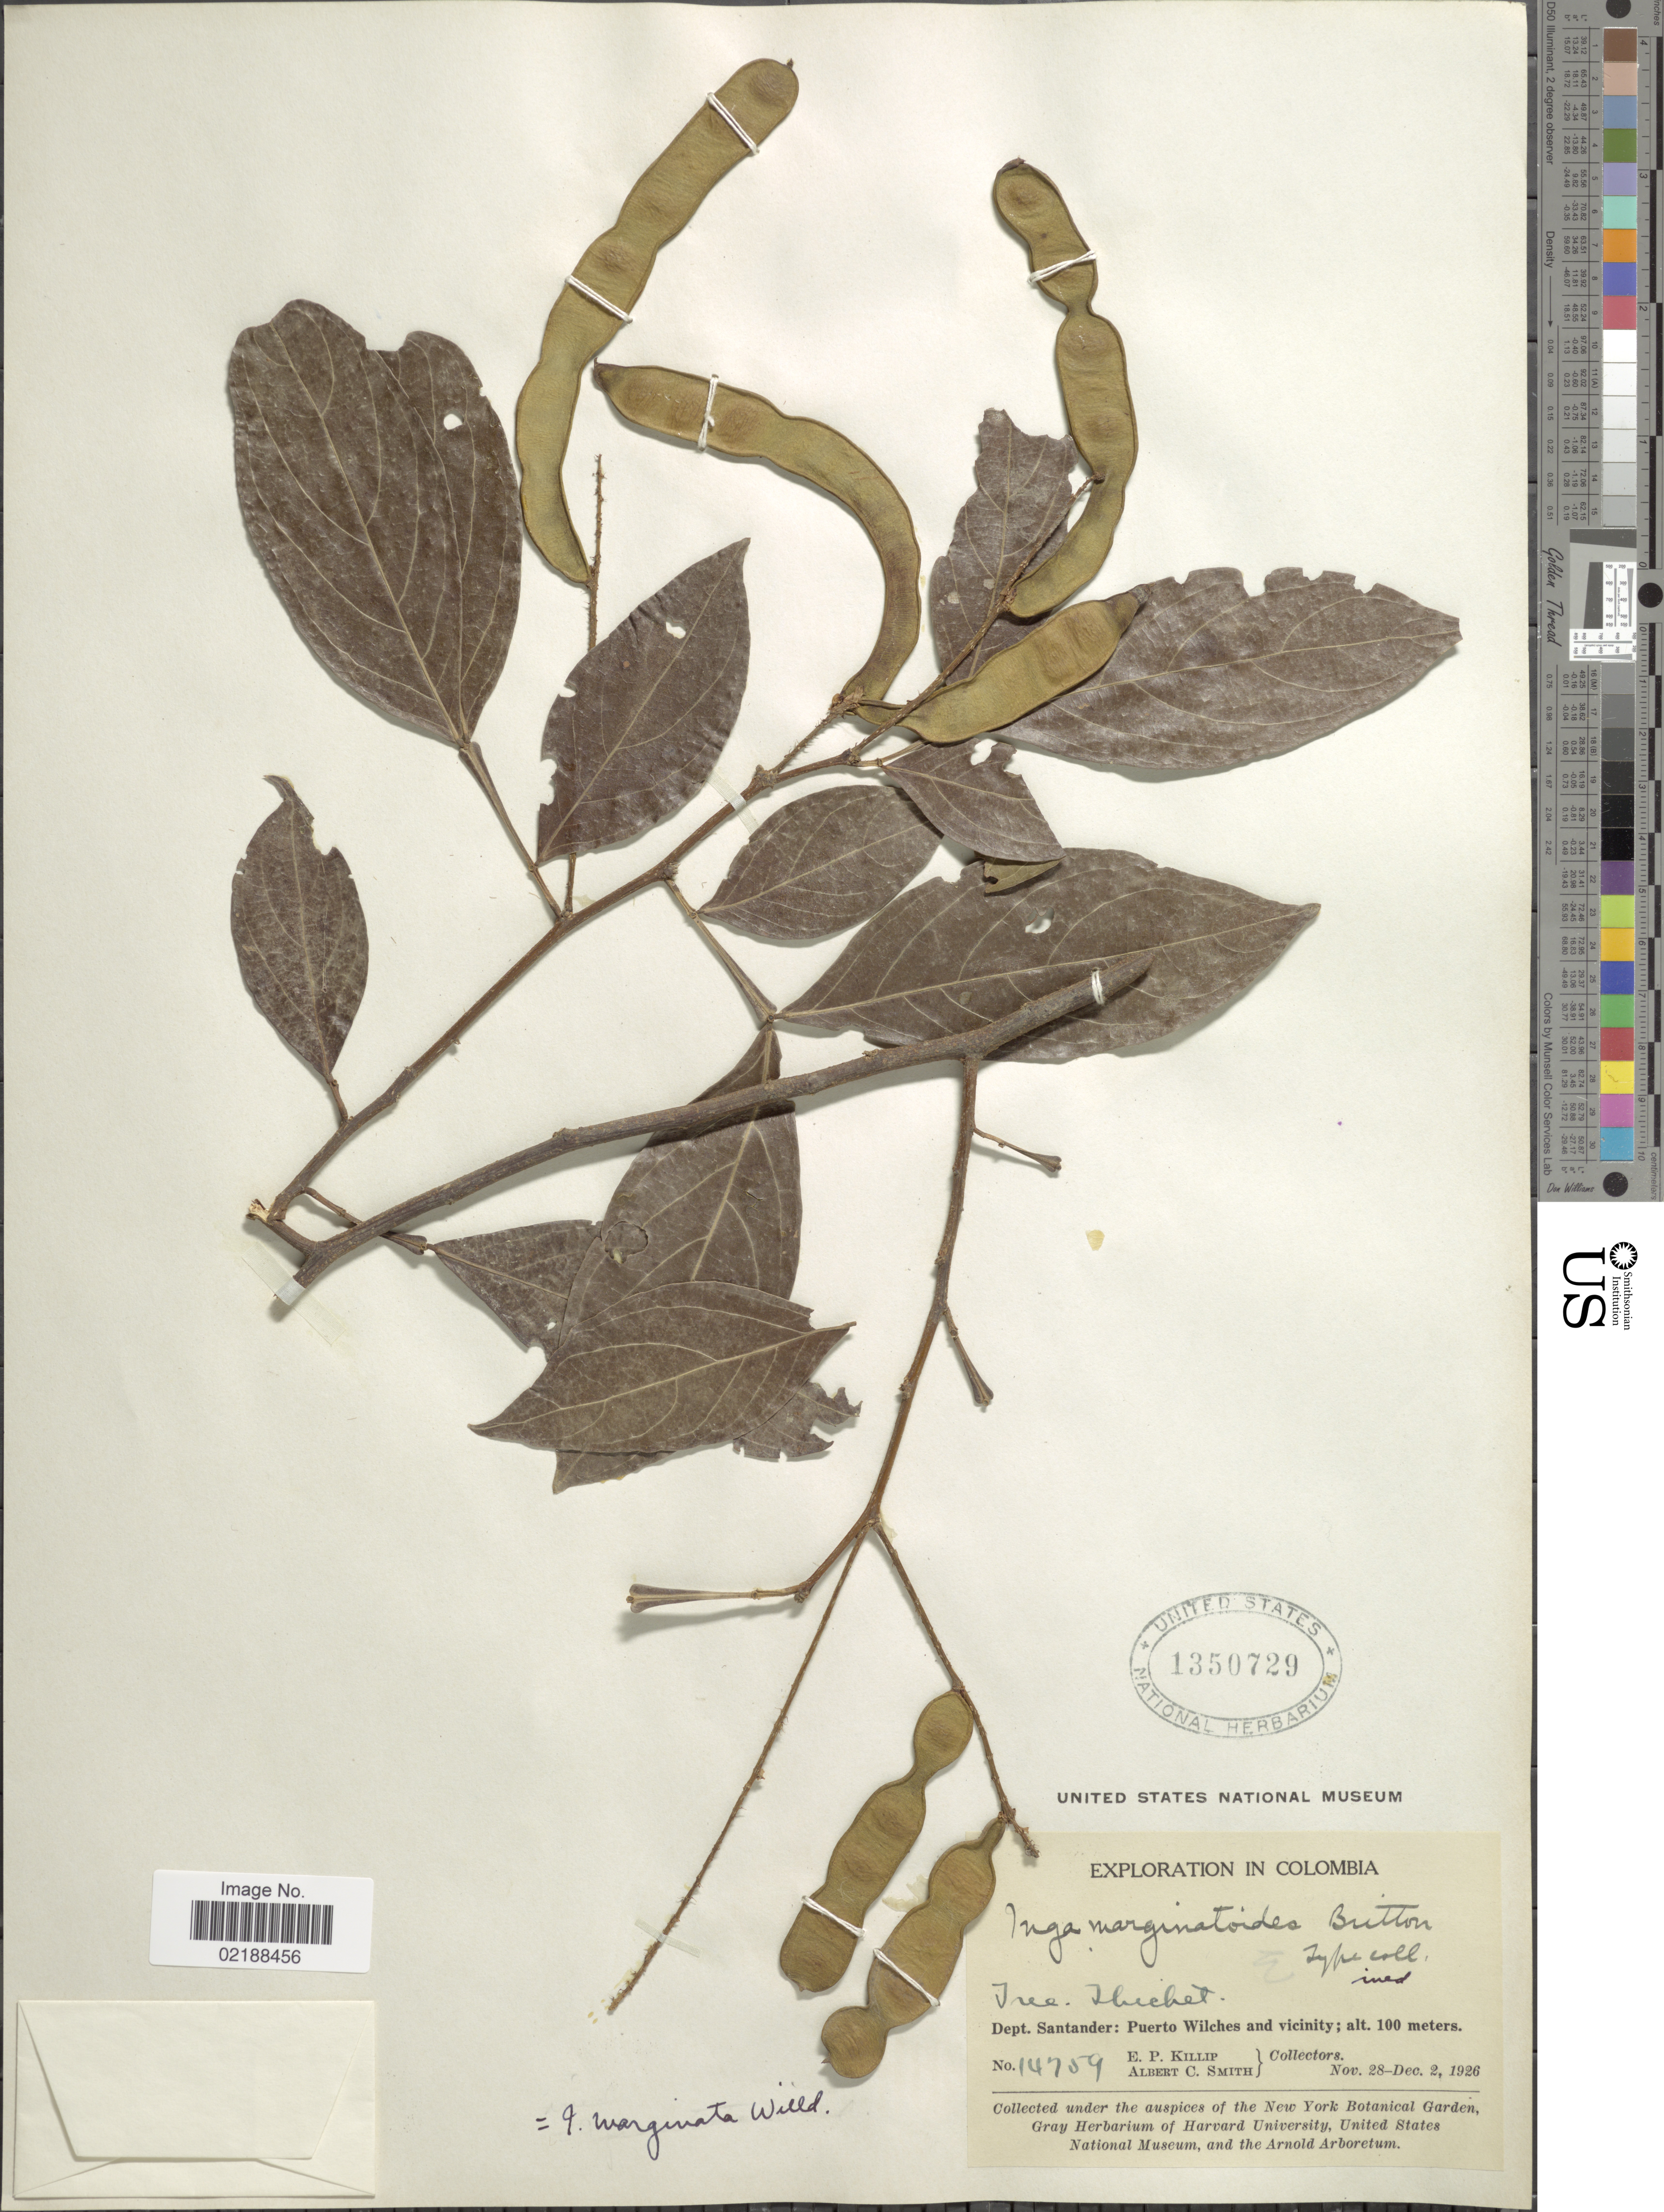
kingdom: Plantae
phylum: Tracheophyta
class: Magnoliopsida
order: Fabales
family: Fabaceae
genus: Inga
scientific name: Inga marginata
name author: Willd.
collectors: E. P. Killip & A. C. Smith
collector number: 14759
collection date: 1926-11-28/1926-12-02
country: Colombia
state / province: Santander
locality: Dept. Santander: Puerto Wilches and vicinity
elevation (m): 100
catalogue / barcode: US 1350729